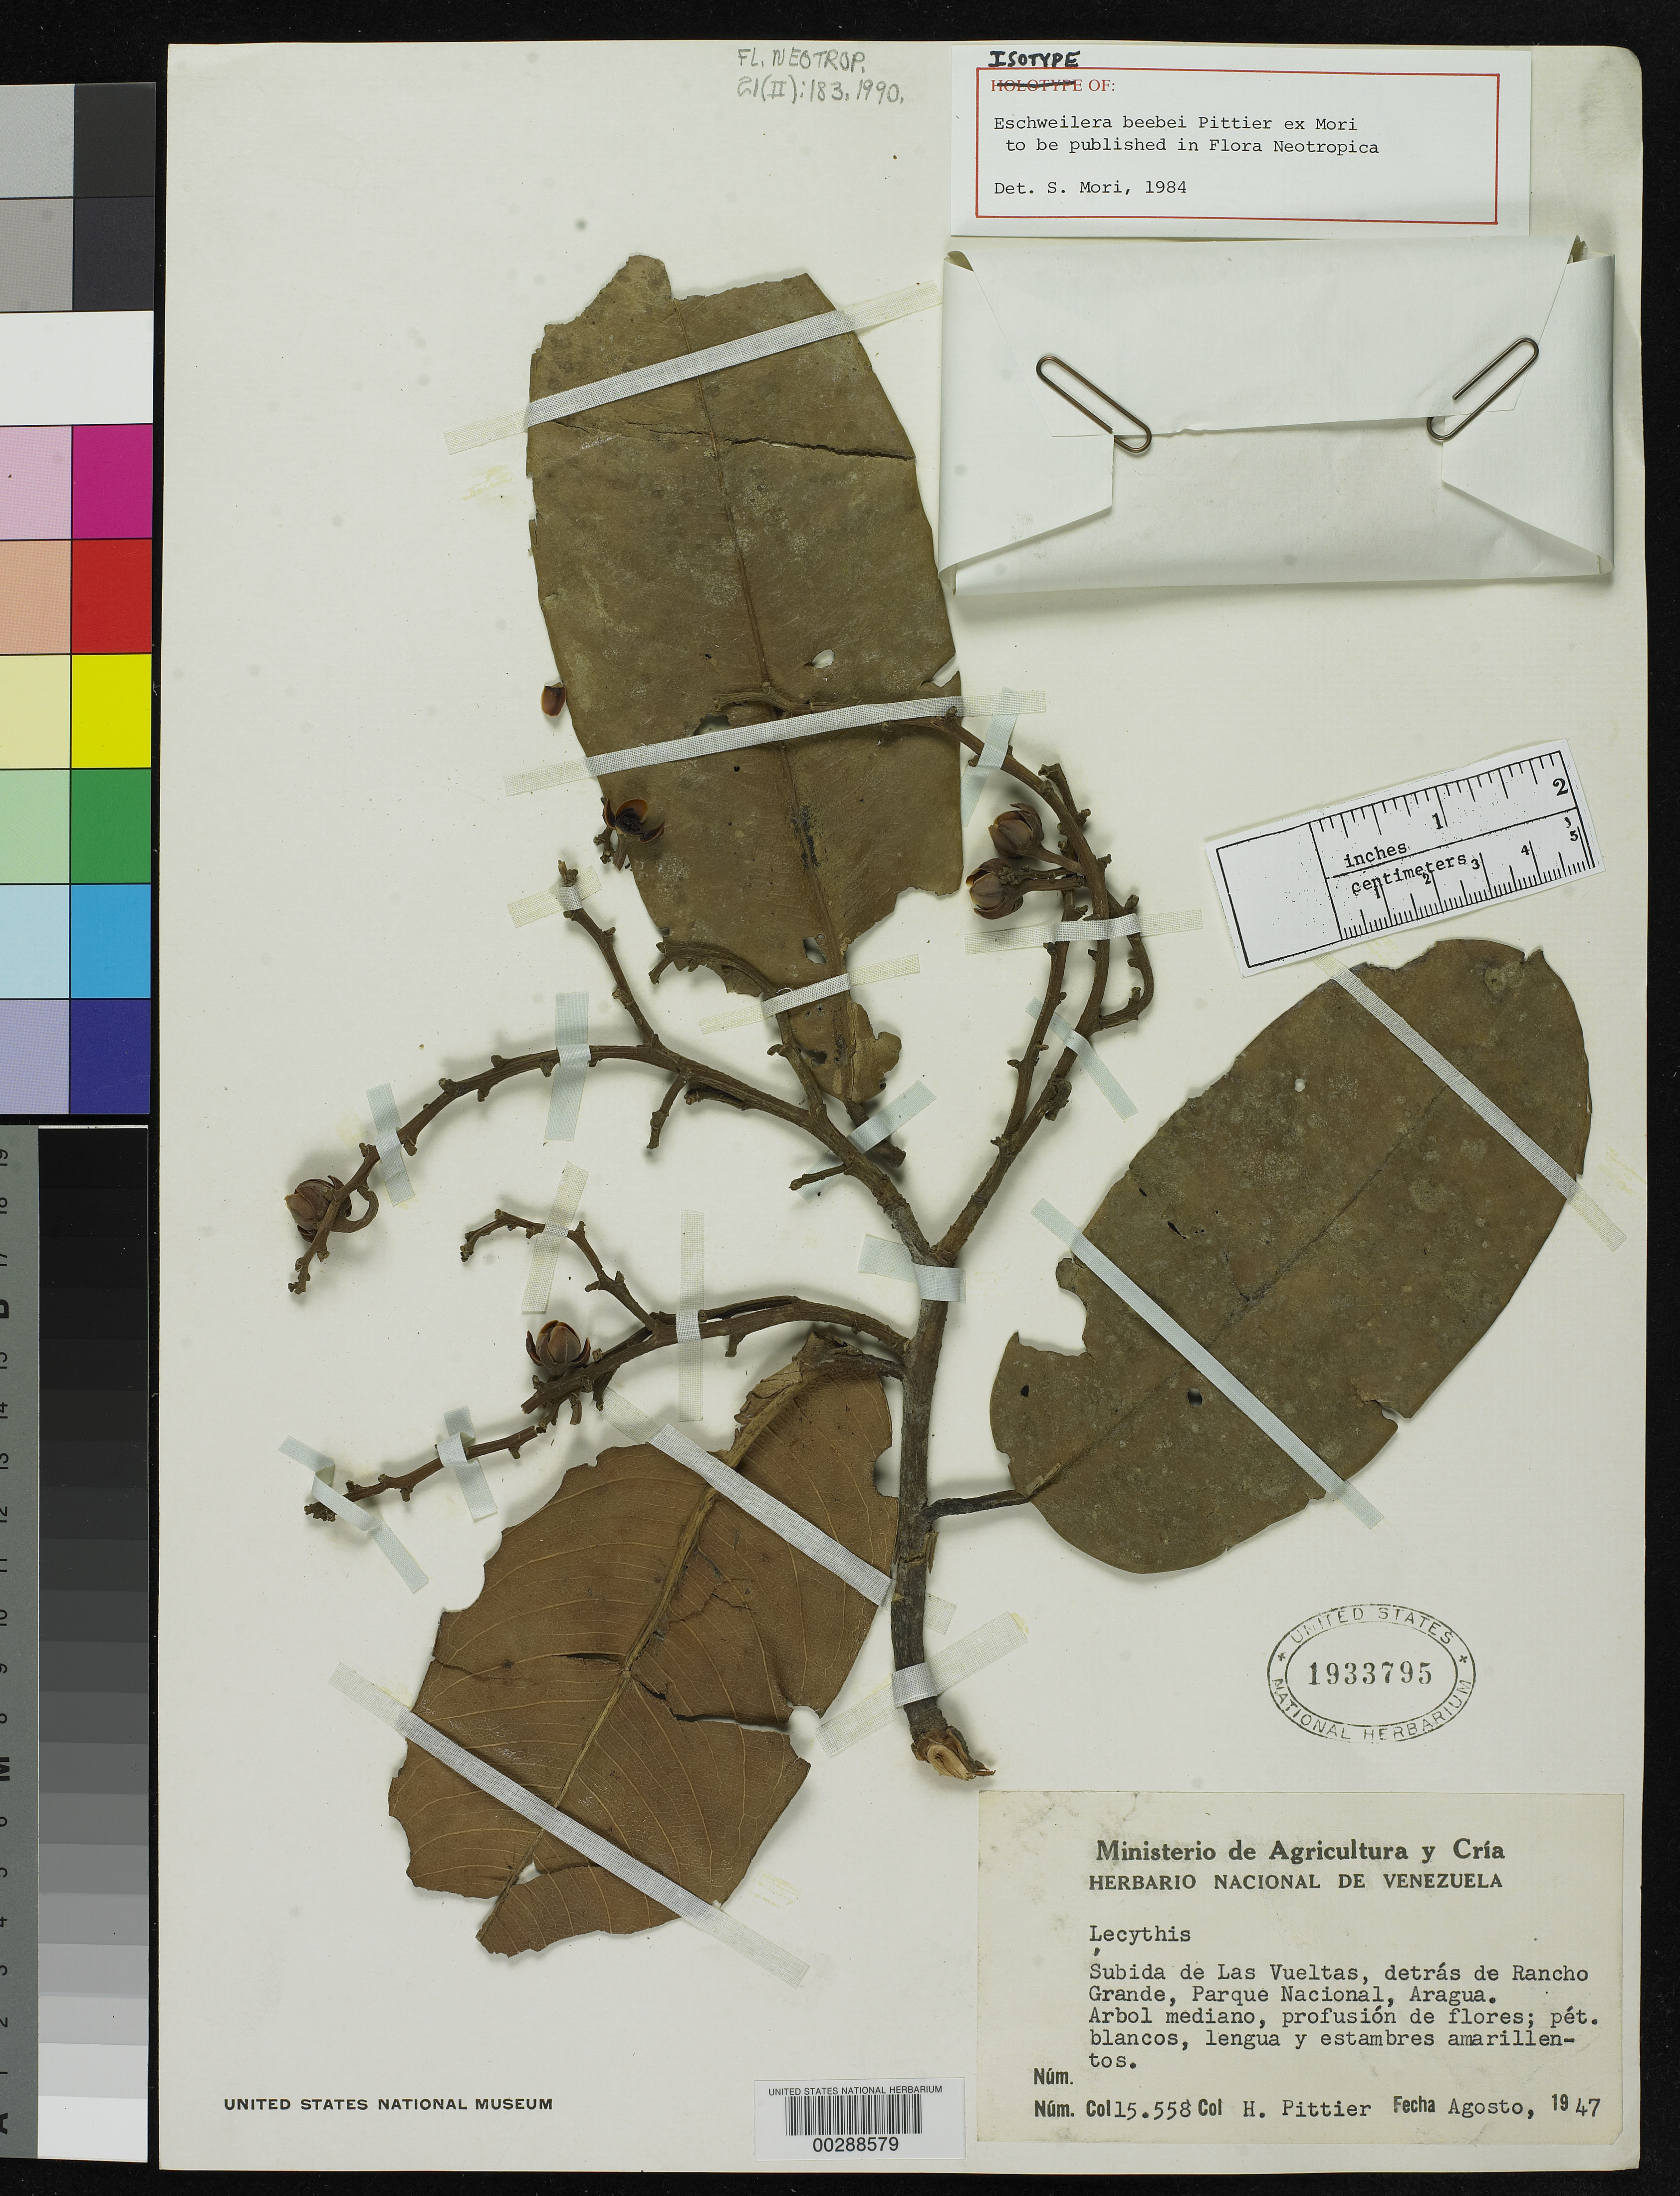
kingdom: Plantae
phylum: Tracheophyta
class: Magnoliopsida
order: Ericales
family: Lecythidaceae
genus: Eschweilera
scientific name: Eschweilera beebei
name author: Pittier ex S.A. Mori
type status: Isotype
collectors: H. F. Pittier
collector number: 15558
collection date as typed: Aug 1947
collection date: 1947-08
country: Venezuela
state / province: Aragua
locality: Slope of las Vueltas, Detras de Rancho Grande, National Park.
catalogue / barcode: US 1933795